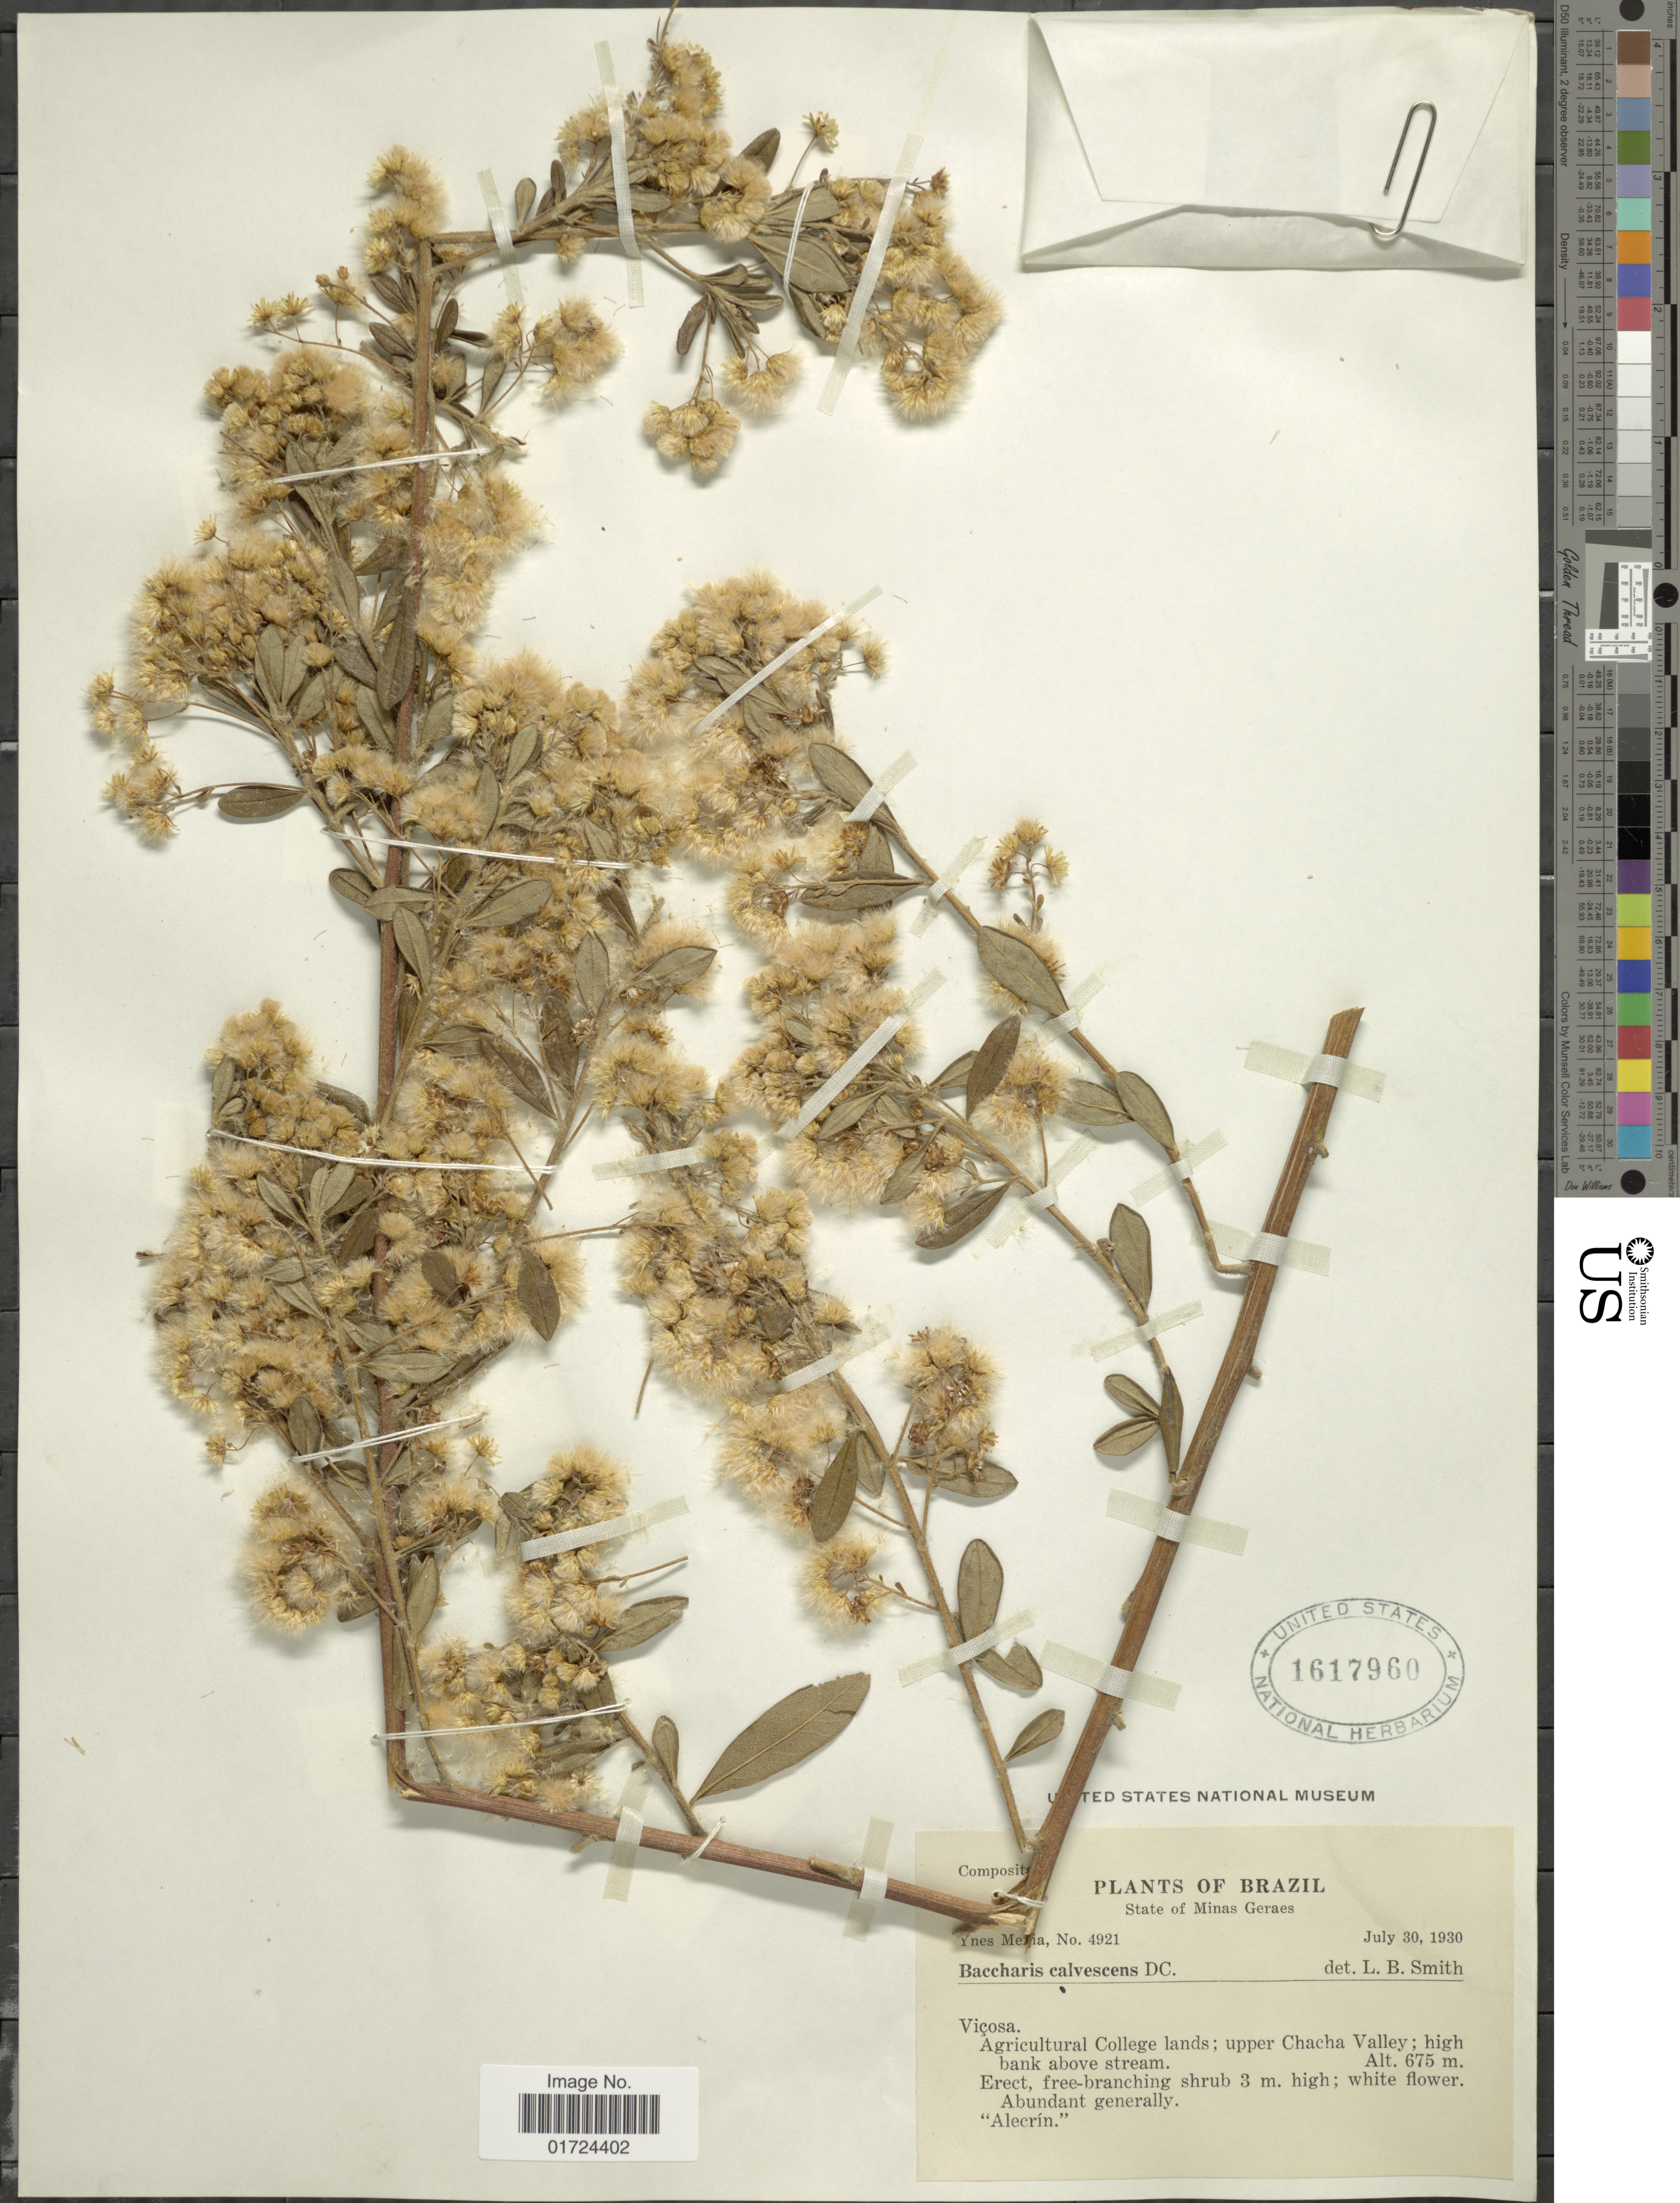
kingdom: Plantae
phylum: Tracheophyta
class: Magnoliopsida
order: Asterales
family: Asteraceae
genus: Baccharis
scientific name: Baccharis calvescens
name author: DC.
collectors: M. Ortíz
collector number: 910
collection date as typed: Transcribed d/m/y: 28/2/88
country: Paraguay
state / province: Central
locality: Dto Central Moriono R Alonso Punte Rumanso.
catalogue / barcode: US 3160266